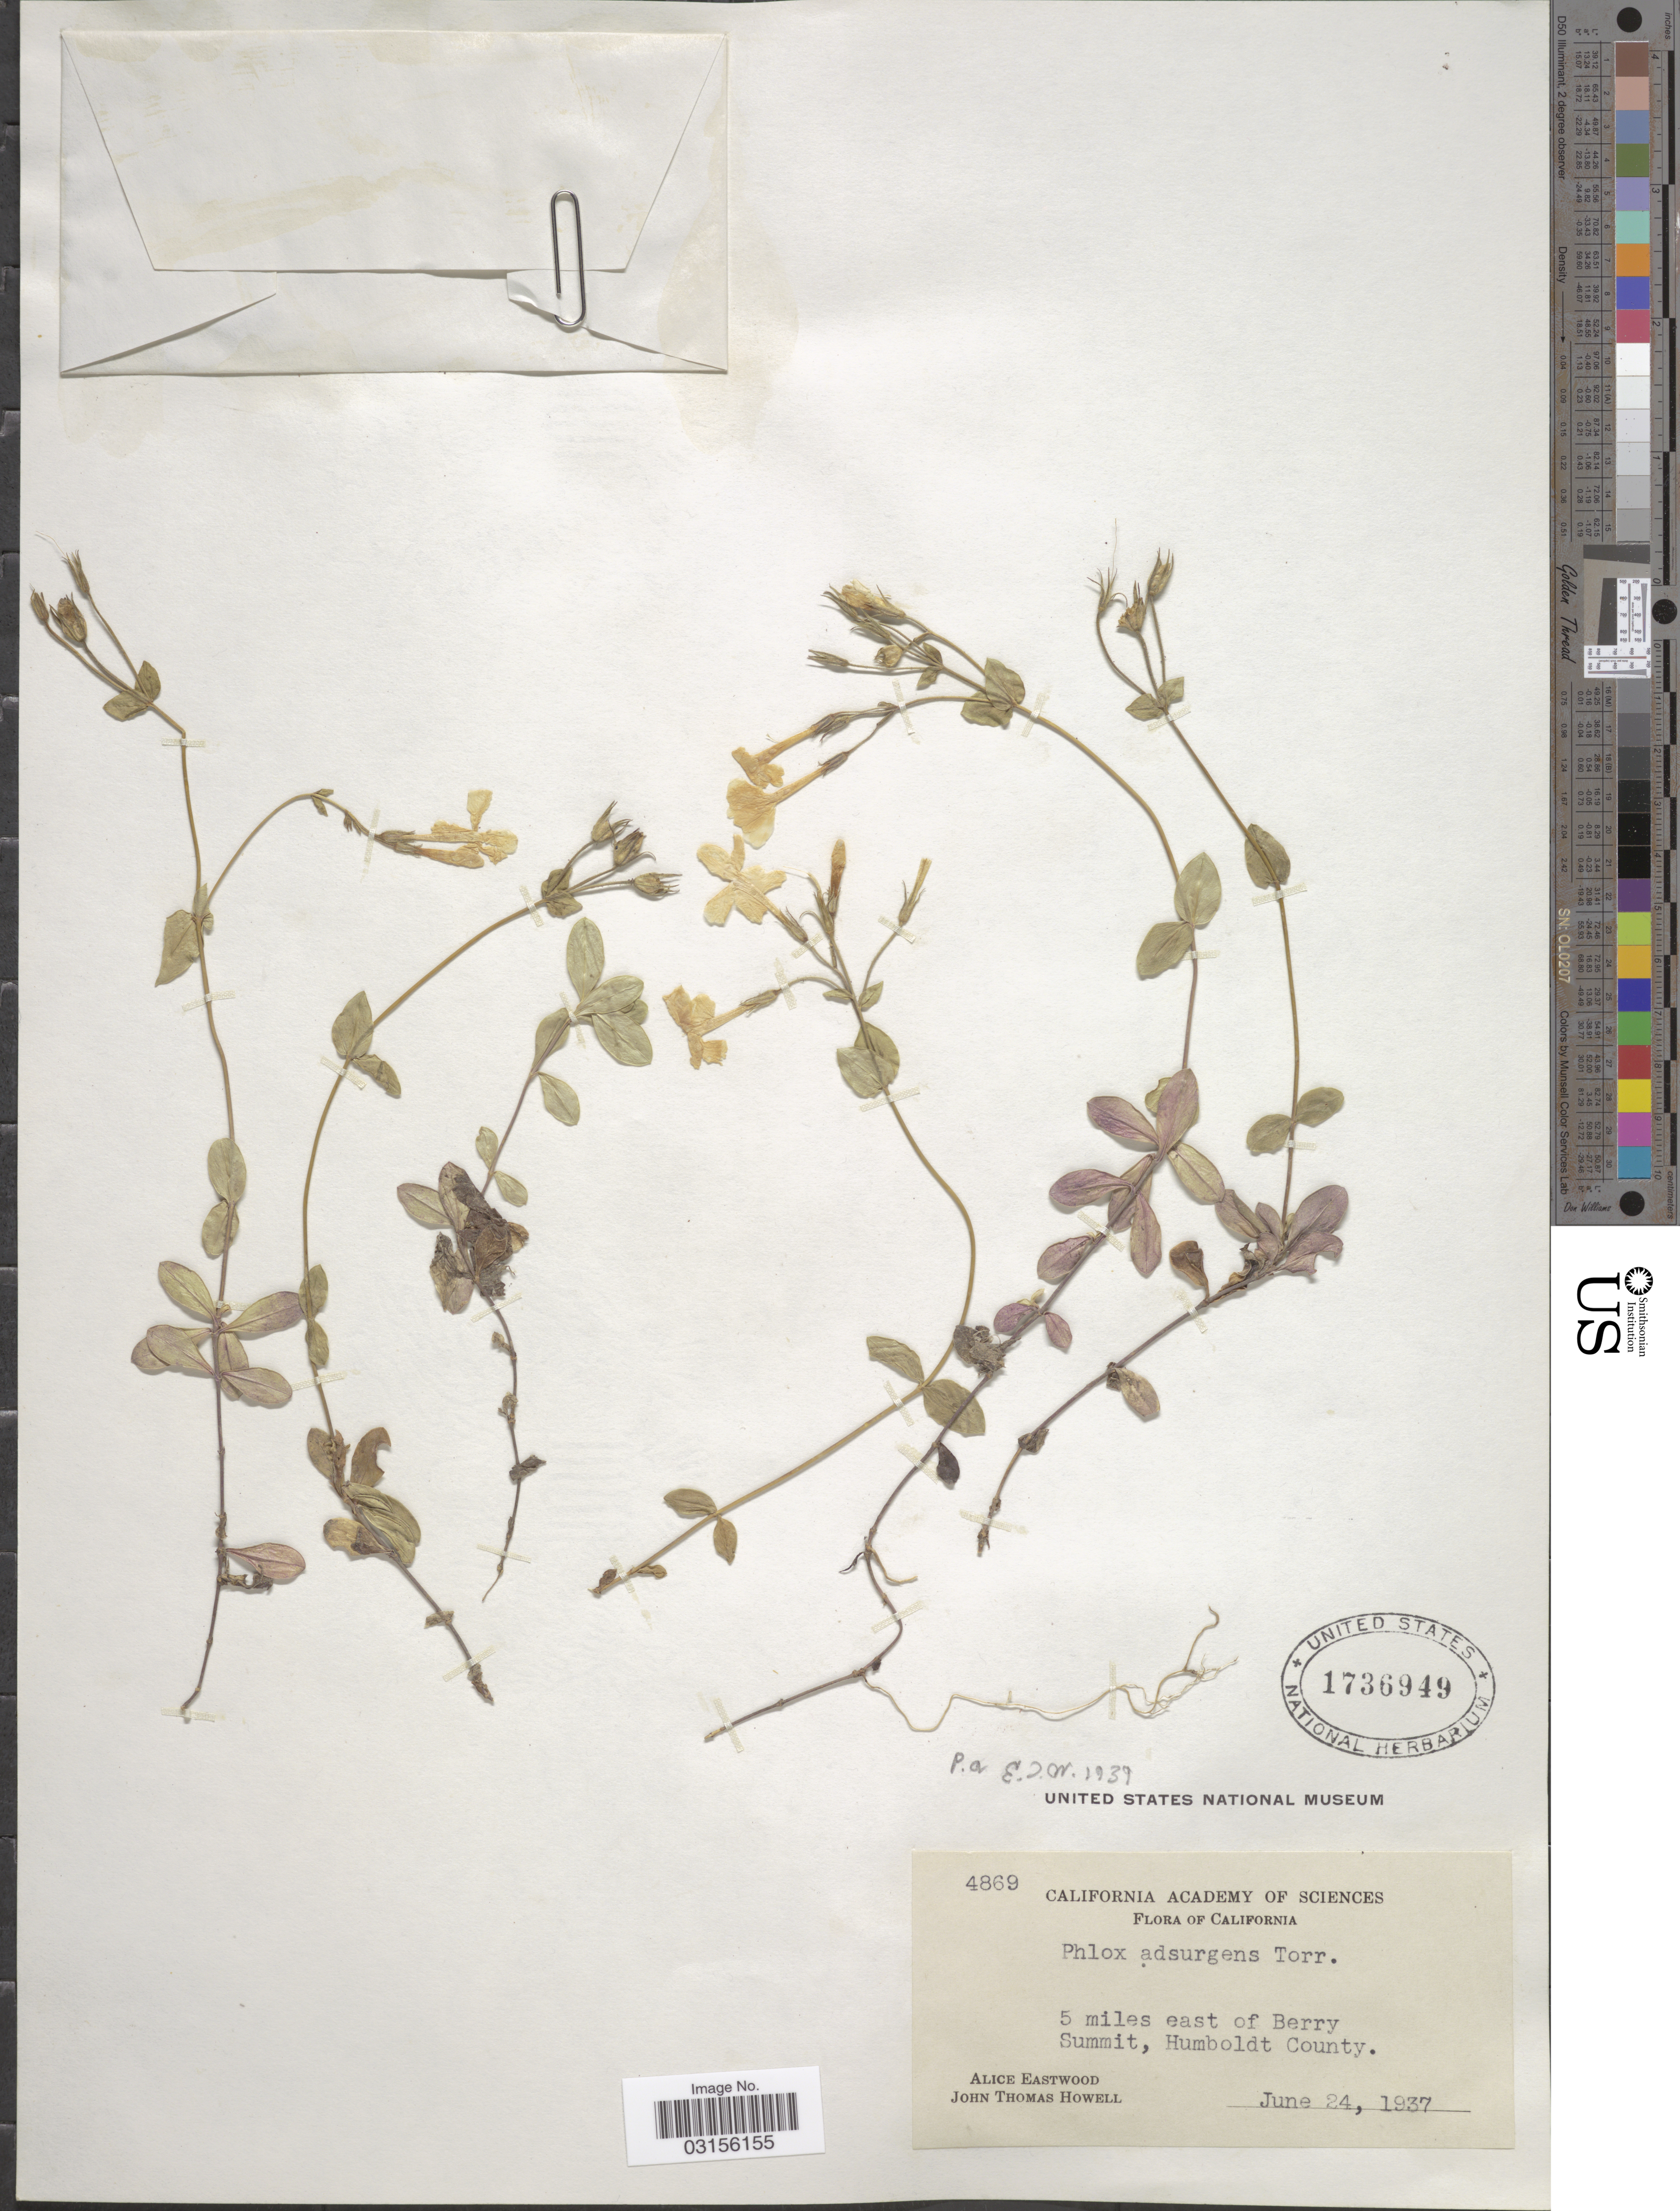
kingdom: Plantae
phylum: Tracheophyta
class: Magnoliopsida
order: Ericales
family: Polemoniaceae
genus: Phlox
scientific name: Phlox adsurgens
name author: Torr. ex A. Gray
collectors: A. Eastwood & J. T. Howell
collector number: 5869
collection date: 1937-06-24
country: United States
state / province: California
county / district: Humboldt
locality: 5 miles east of Berry Summit, Humboldt County.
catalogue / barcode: US 1736949